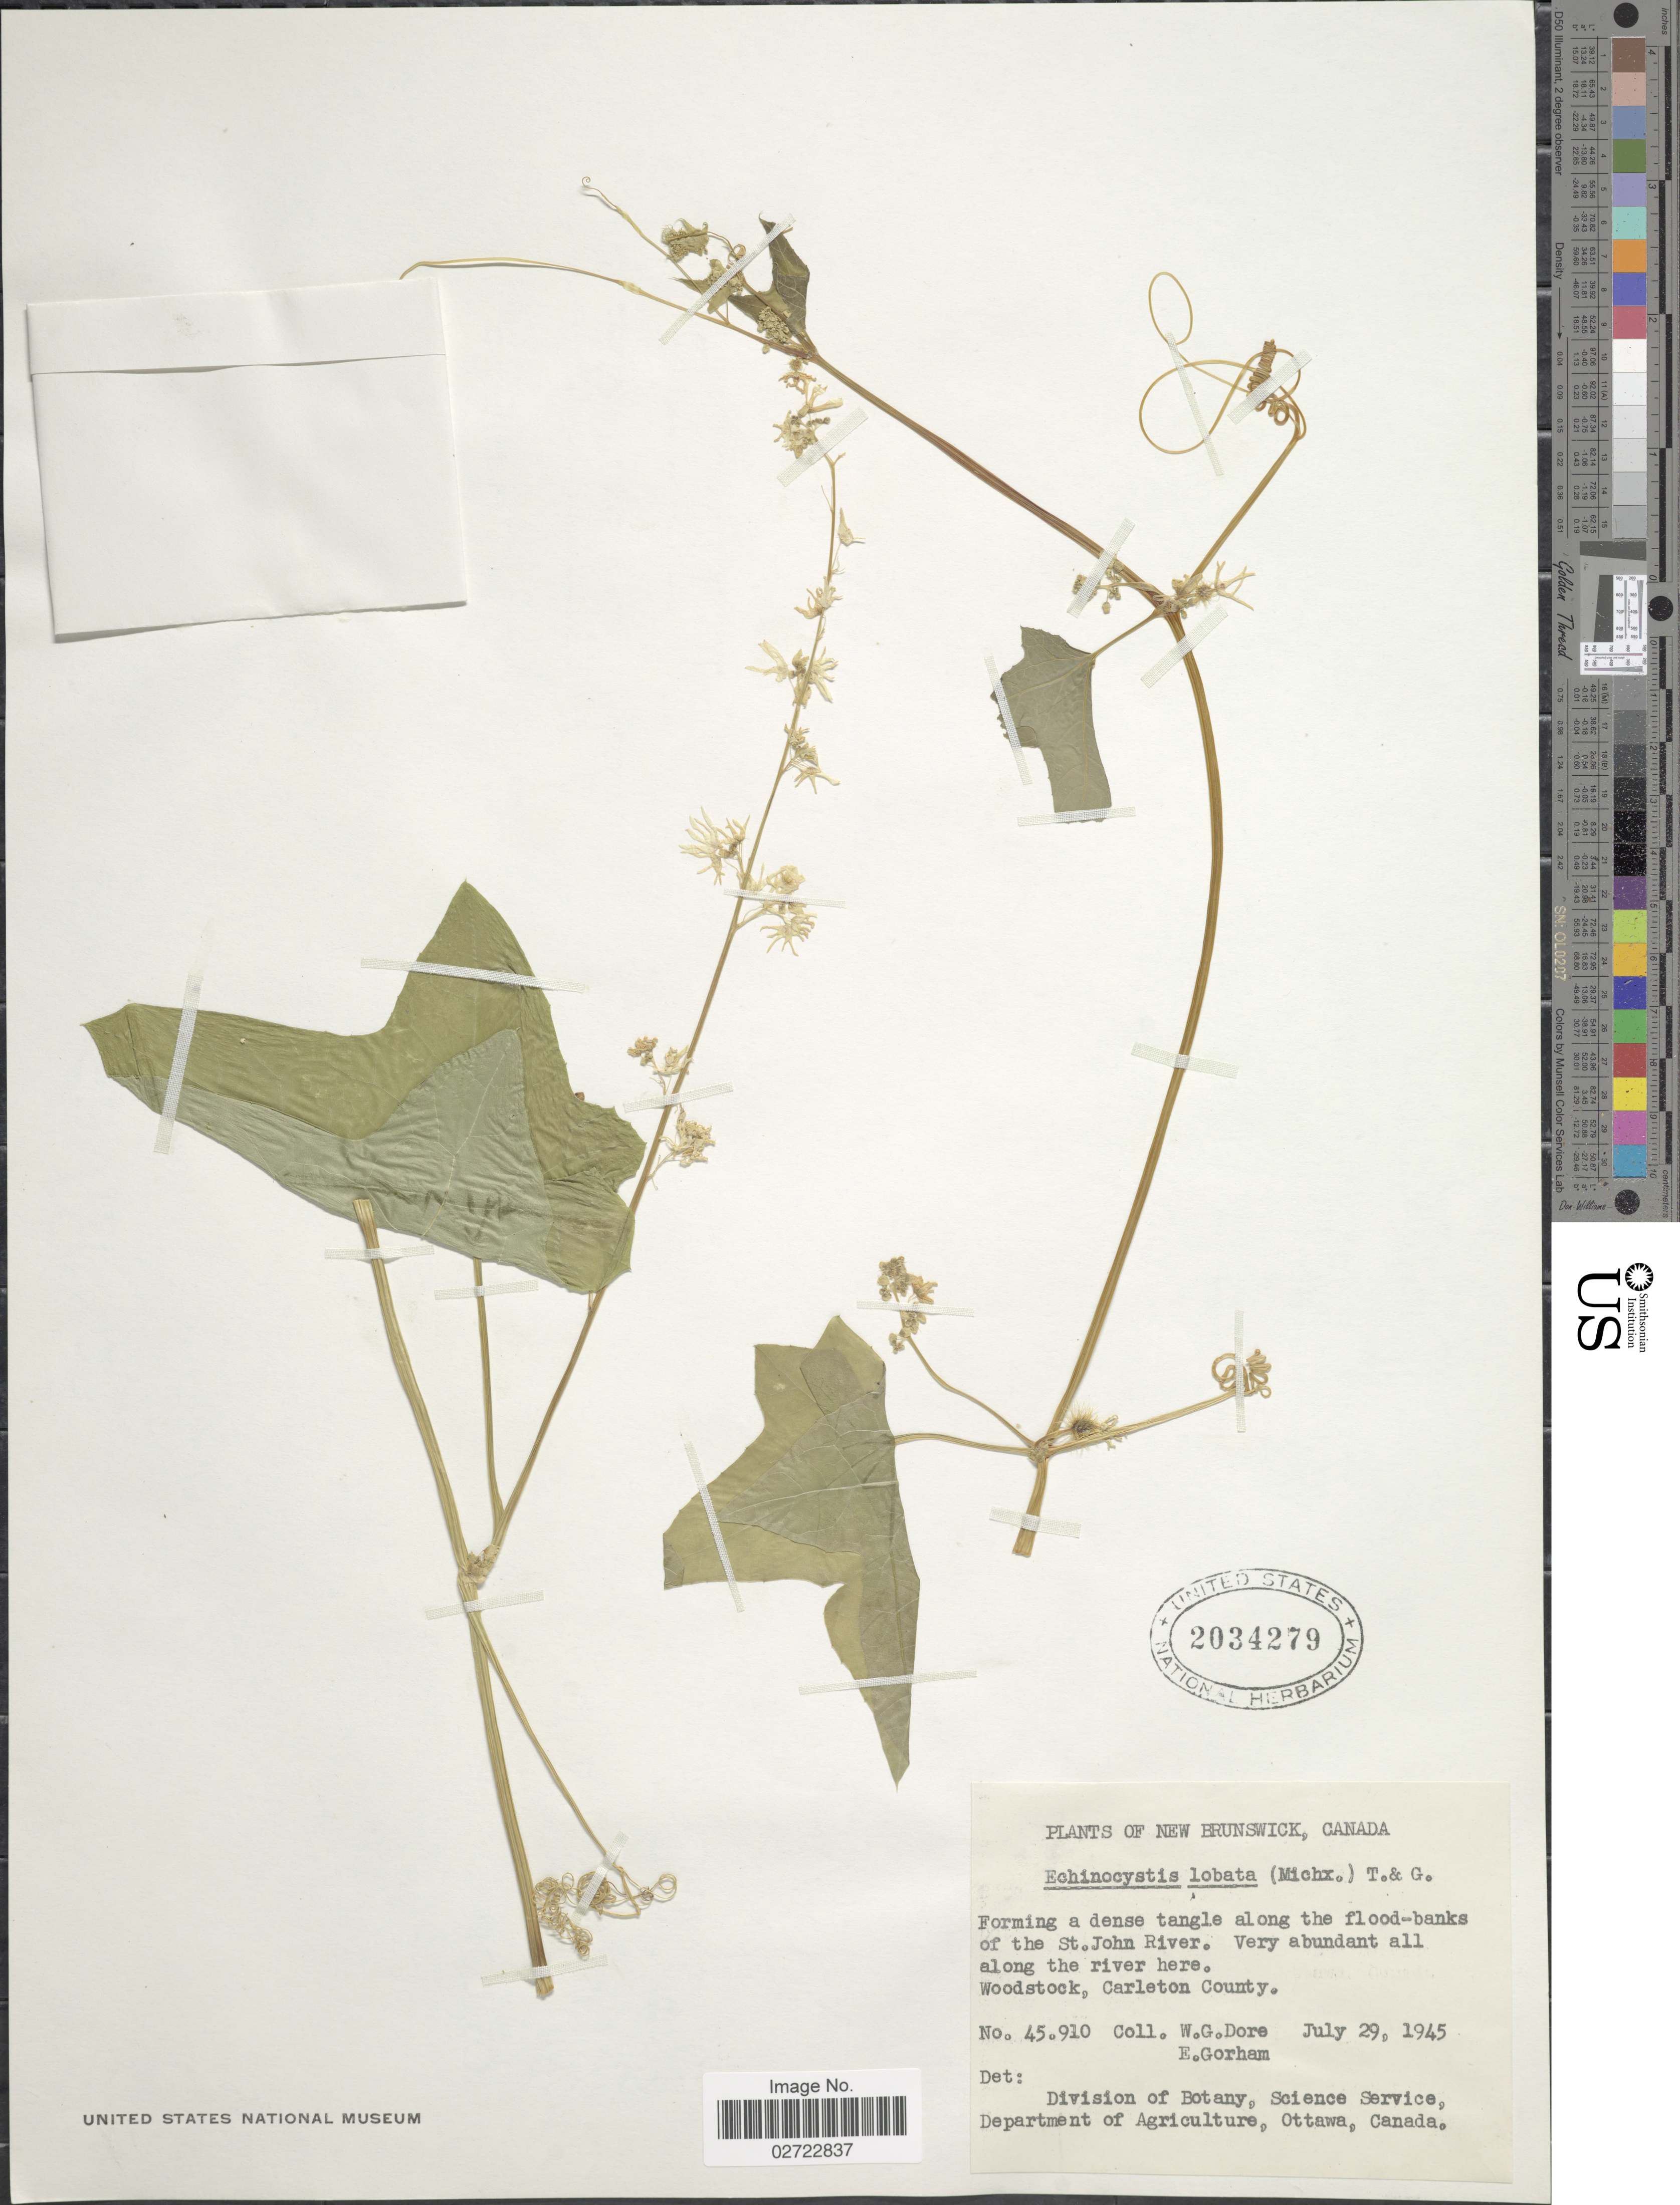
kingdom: Plantae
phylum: Tracheophyta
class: Magnoliopsida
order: Cucurbitales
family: Cucurbitaceae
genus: Echinocystis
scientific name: Echinocystis lobata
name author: (Michx.) Torr. & A. Gray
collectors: W. Dore & E. Gorham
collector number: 45910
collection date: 1945-07-29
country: Canada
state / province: New Brunswick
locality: Woodstock Carleton County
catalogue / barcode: US 2034279